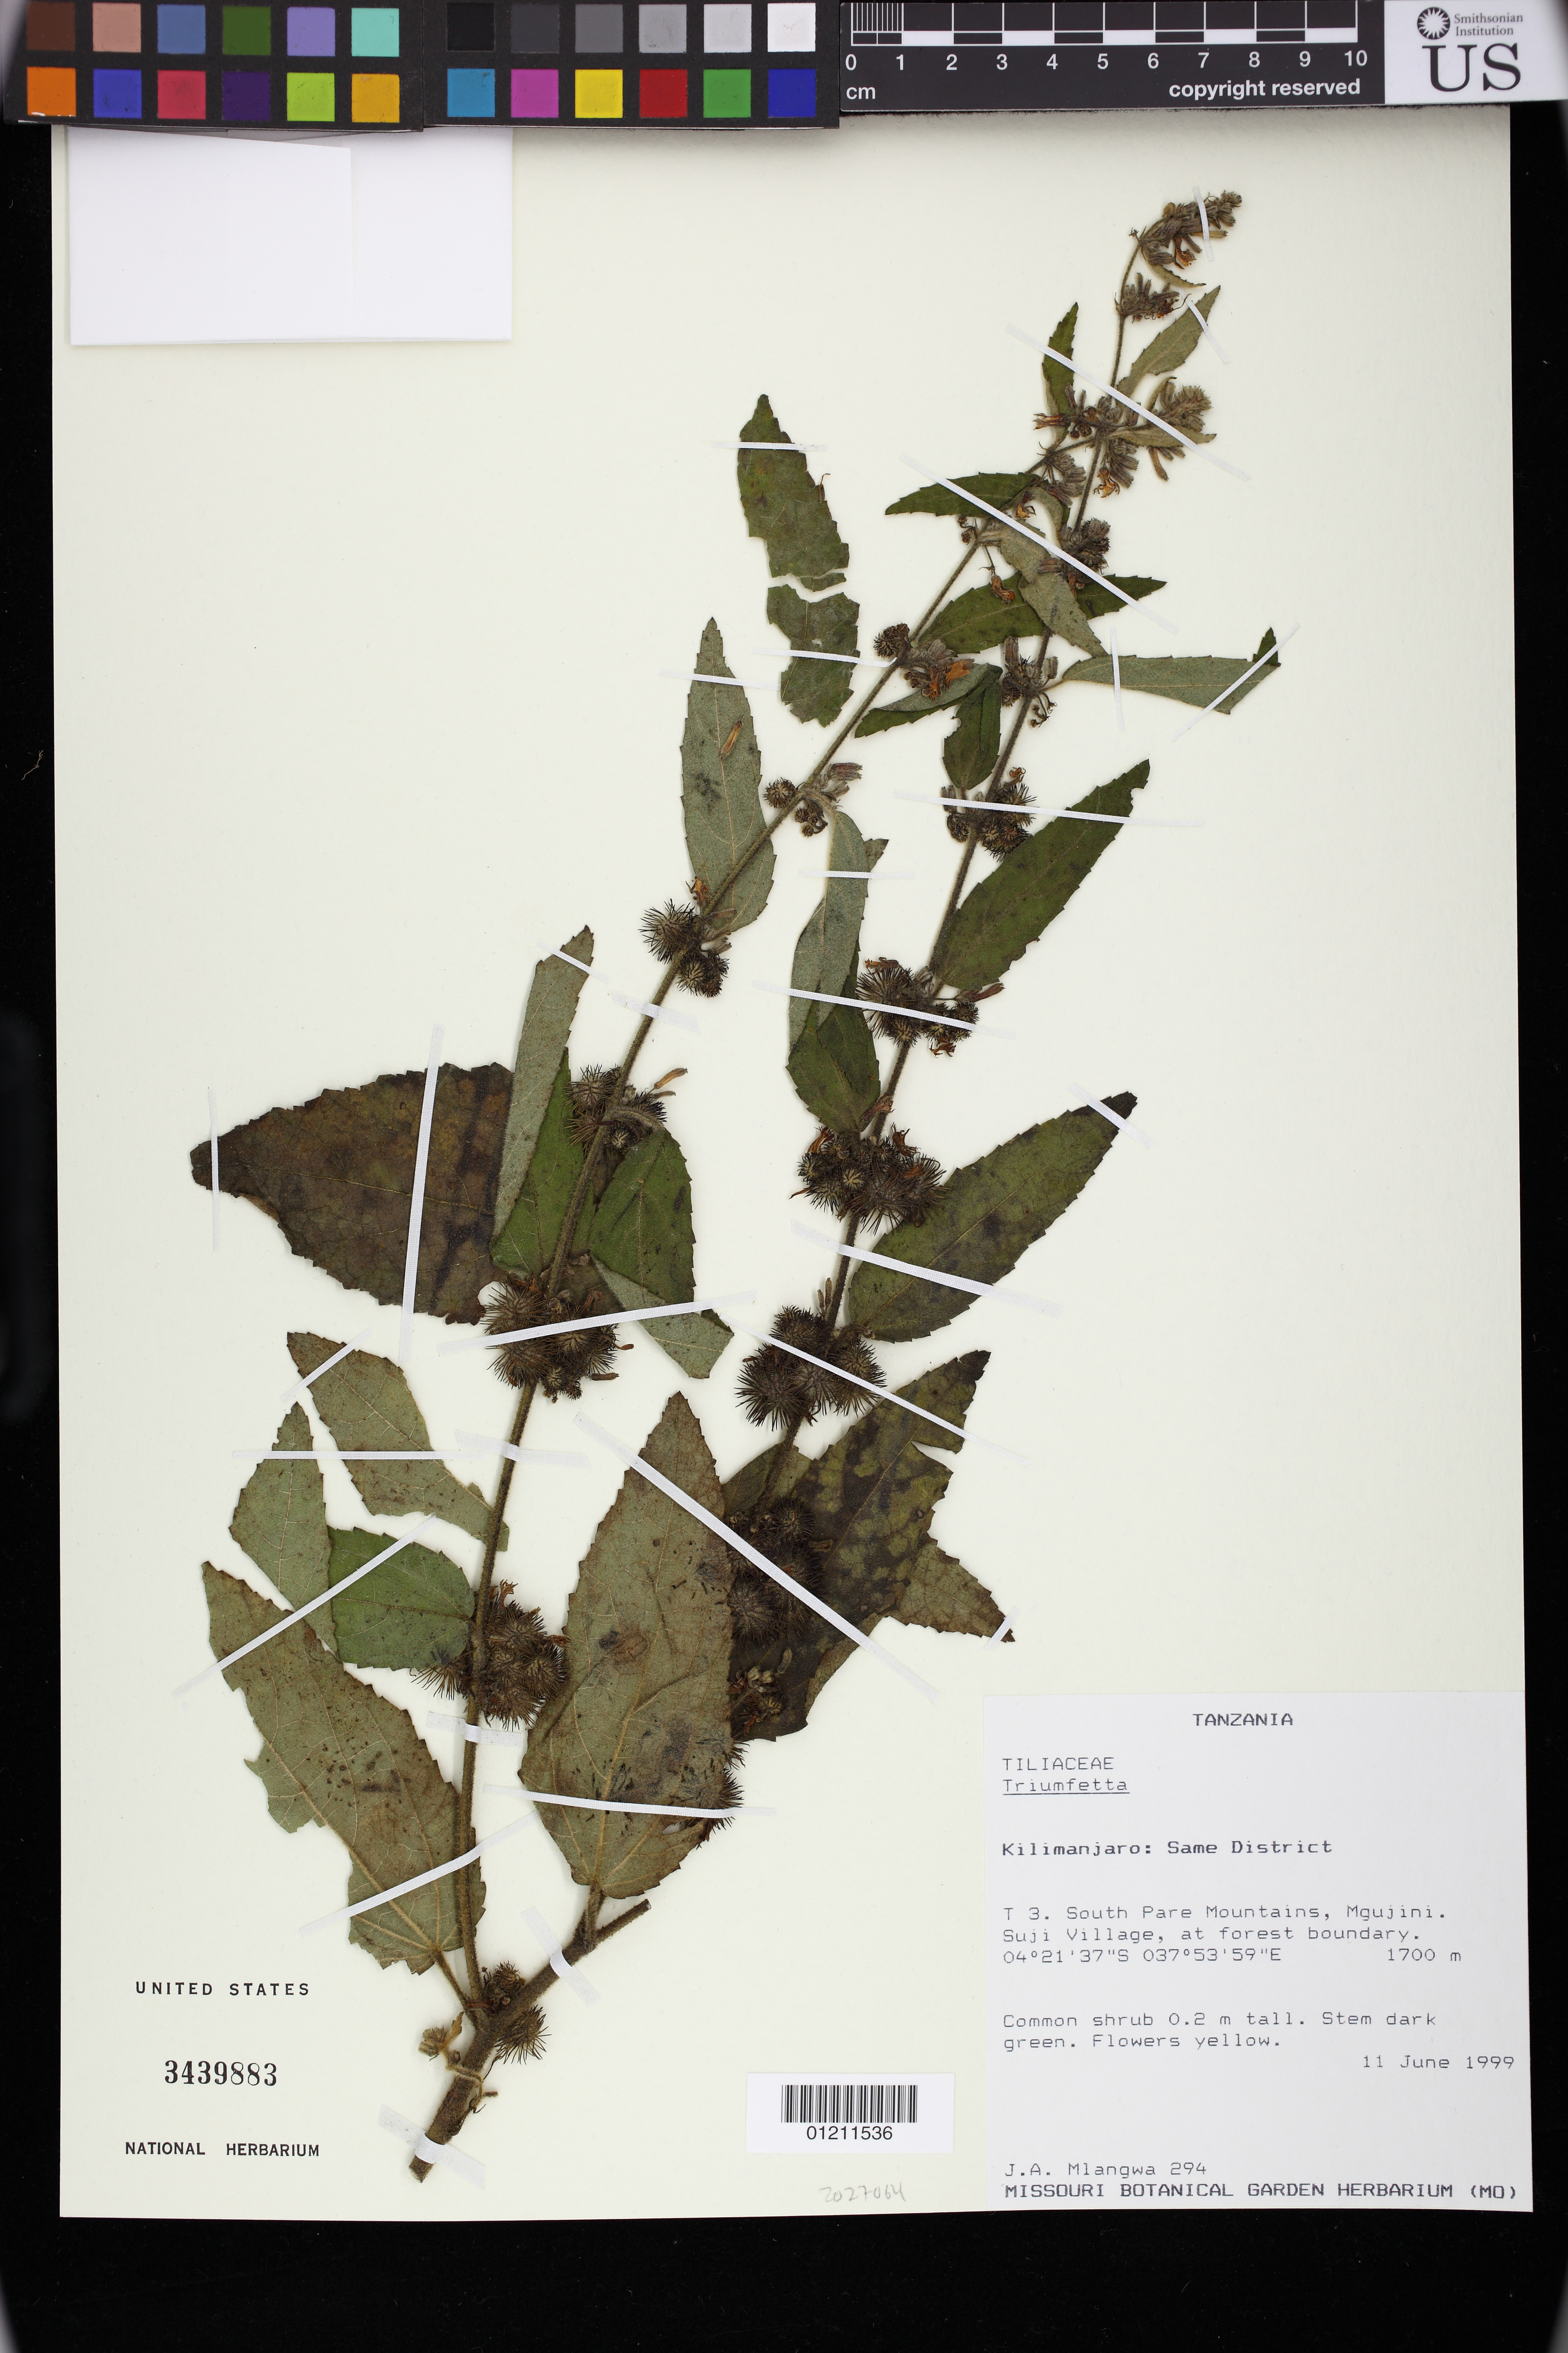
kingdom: Plantae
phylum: Tracheophyta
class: Magnoliopsida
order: Malvales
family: Malvaceae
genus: Triumfetta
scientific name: Triumfetta sp.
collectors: J. Mlangwa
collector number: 294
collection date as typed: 06 Nov 1999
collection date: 1999-11-06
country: Tanzania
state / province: Kilimanjaro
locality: Kilimanjaro: Same District. T 3. South Pare Mountains, Mgujini. Suji Village, at forest boundary.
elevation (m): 1700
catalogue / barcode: US 3439883